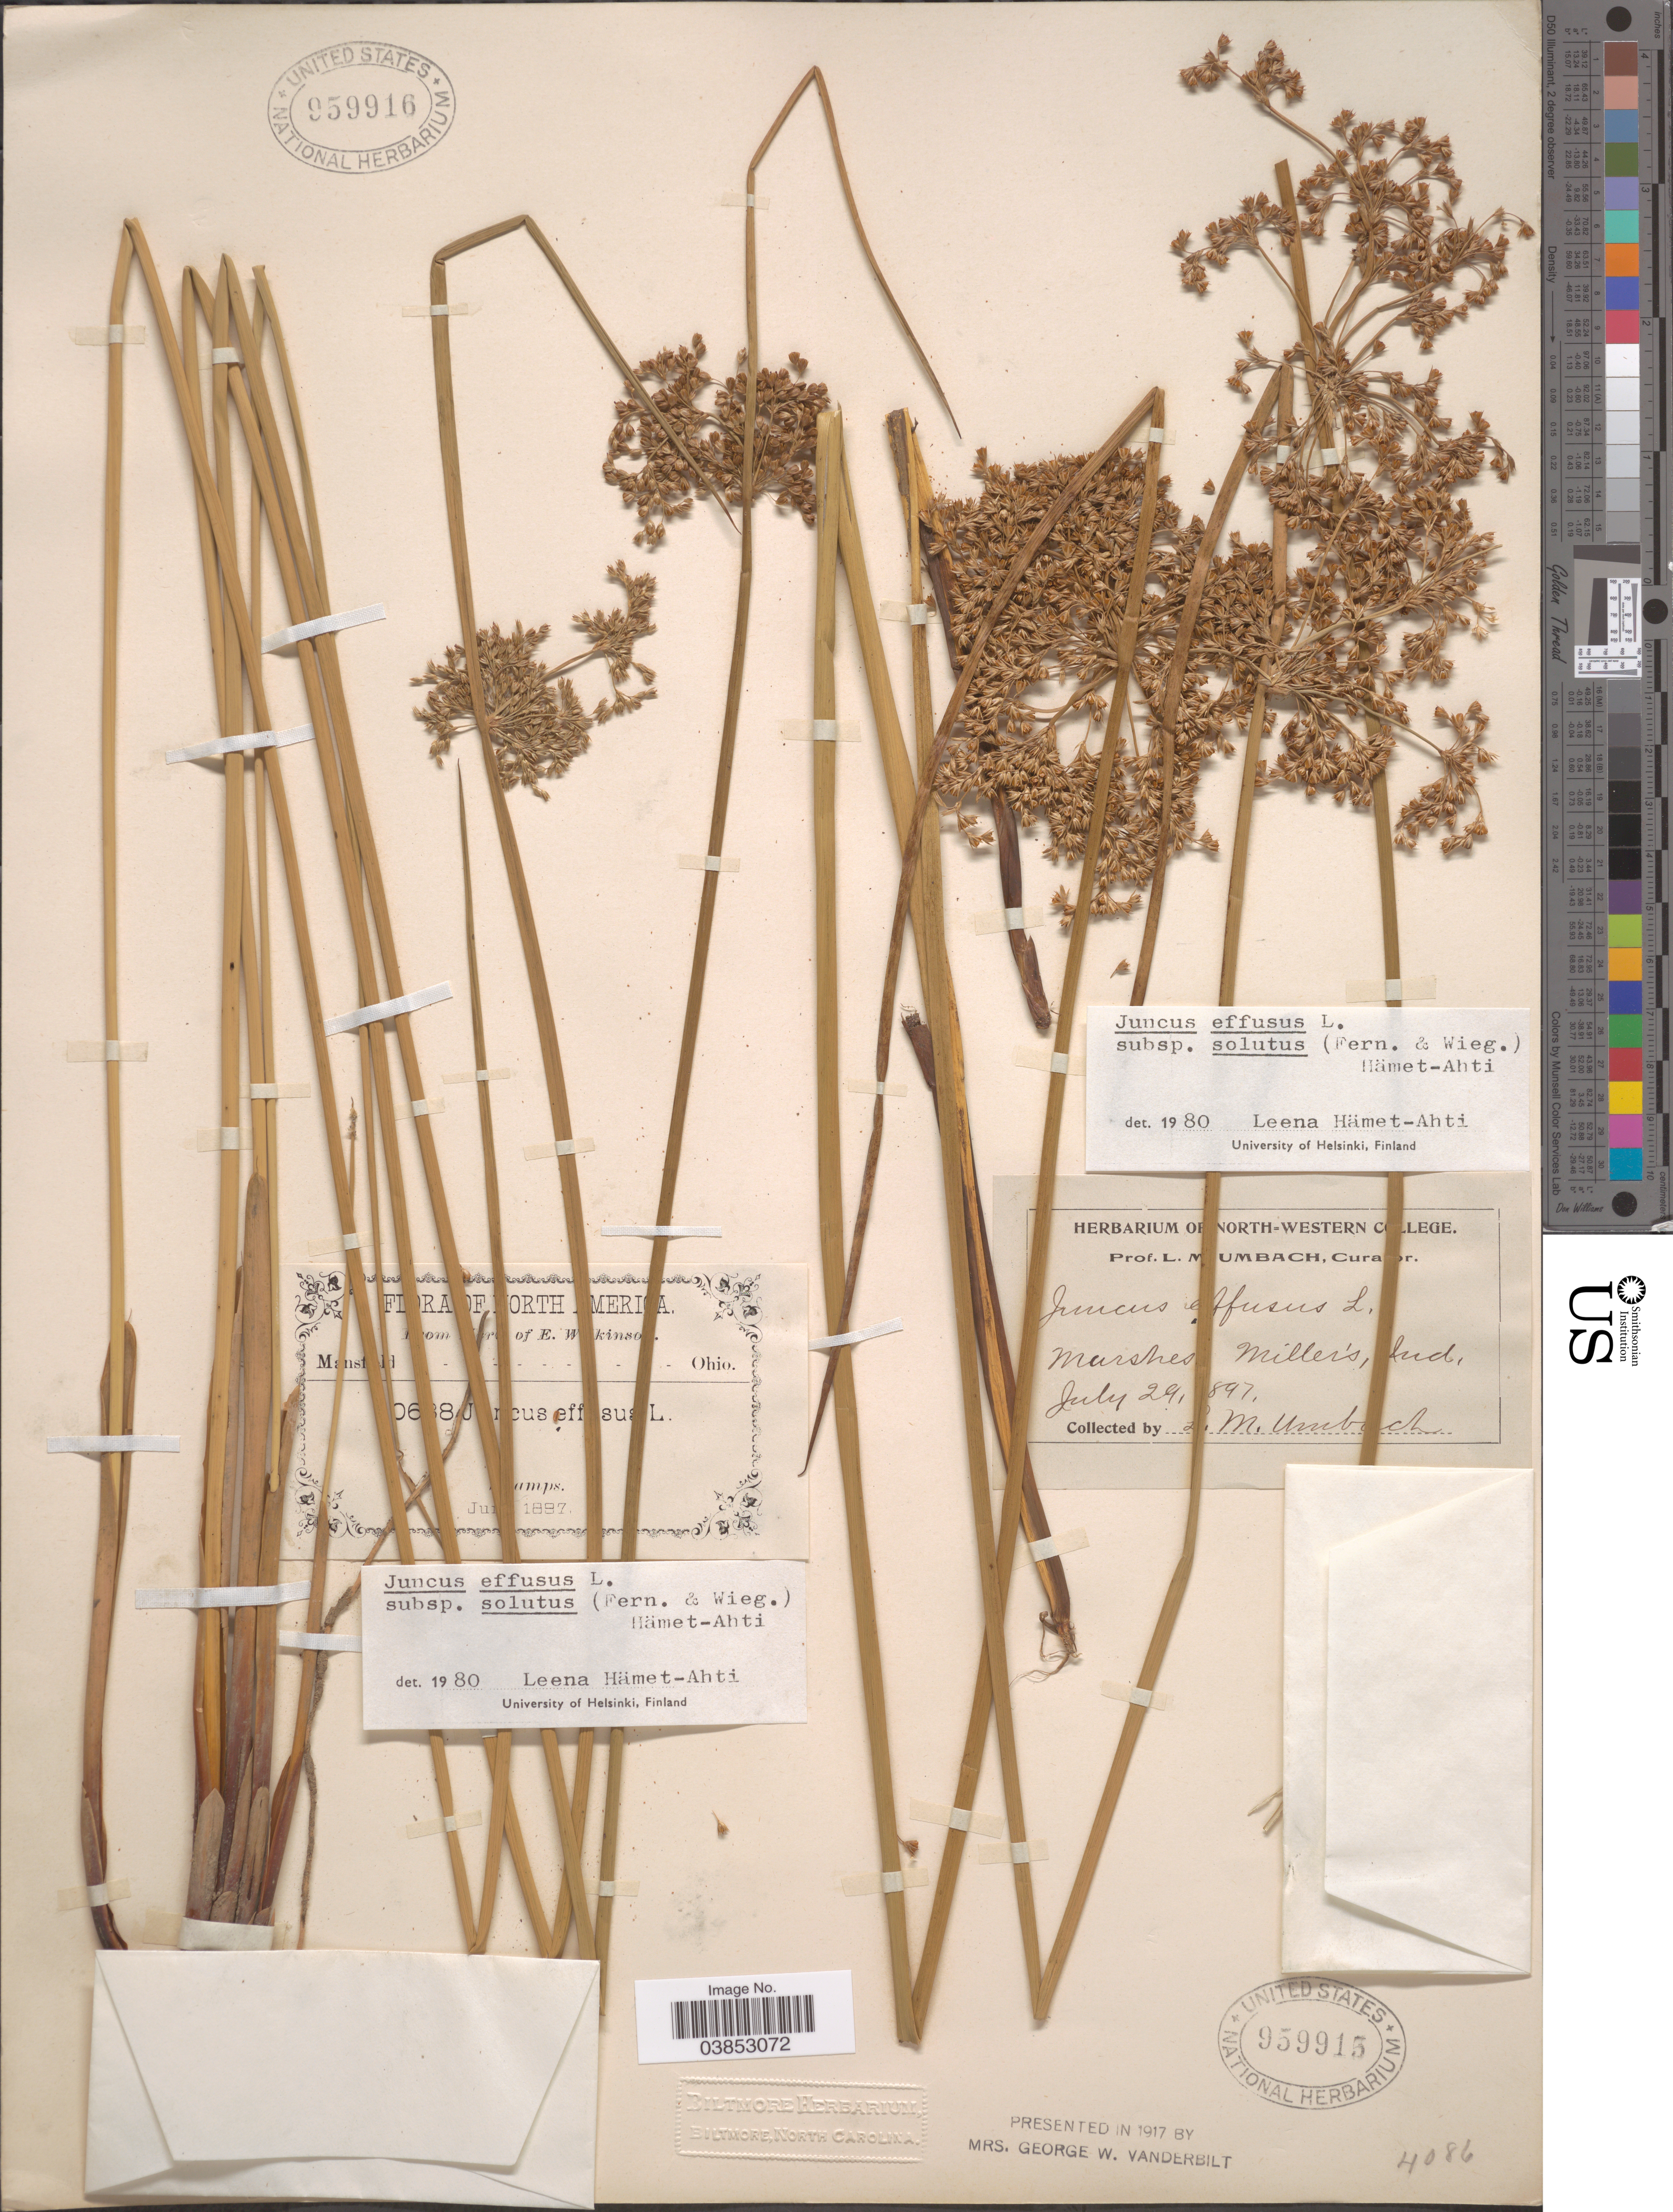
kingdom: Plantae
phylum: Tracheophyta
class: Liliopsida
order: Poales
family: Juncaceae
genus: Juncus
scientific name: Juncus effusus var. solutus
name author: Fernald & Wiegand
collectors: L. M. Umbach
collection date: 1897-07-29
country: United States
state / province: Indiana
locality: Marshes Miller's.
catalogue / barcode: US 959915